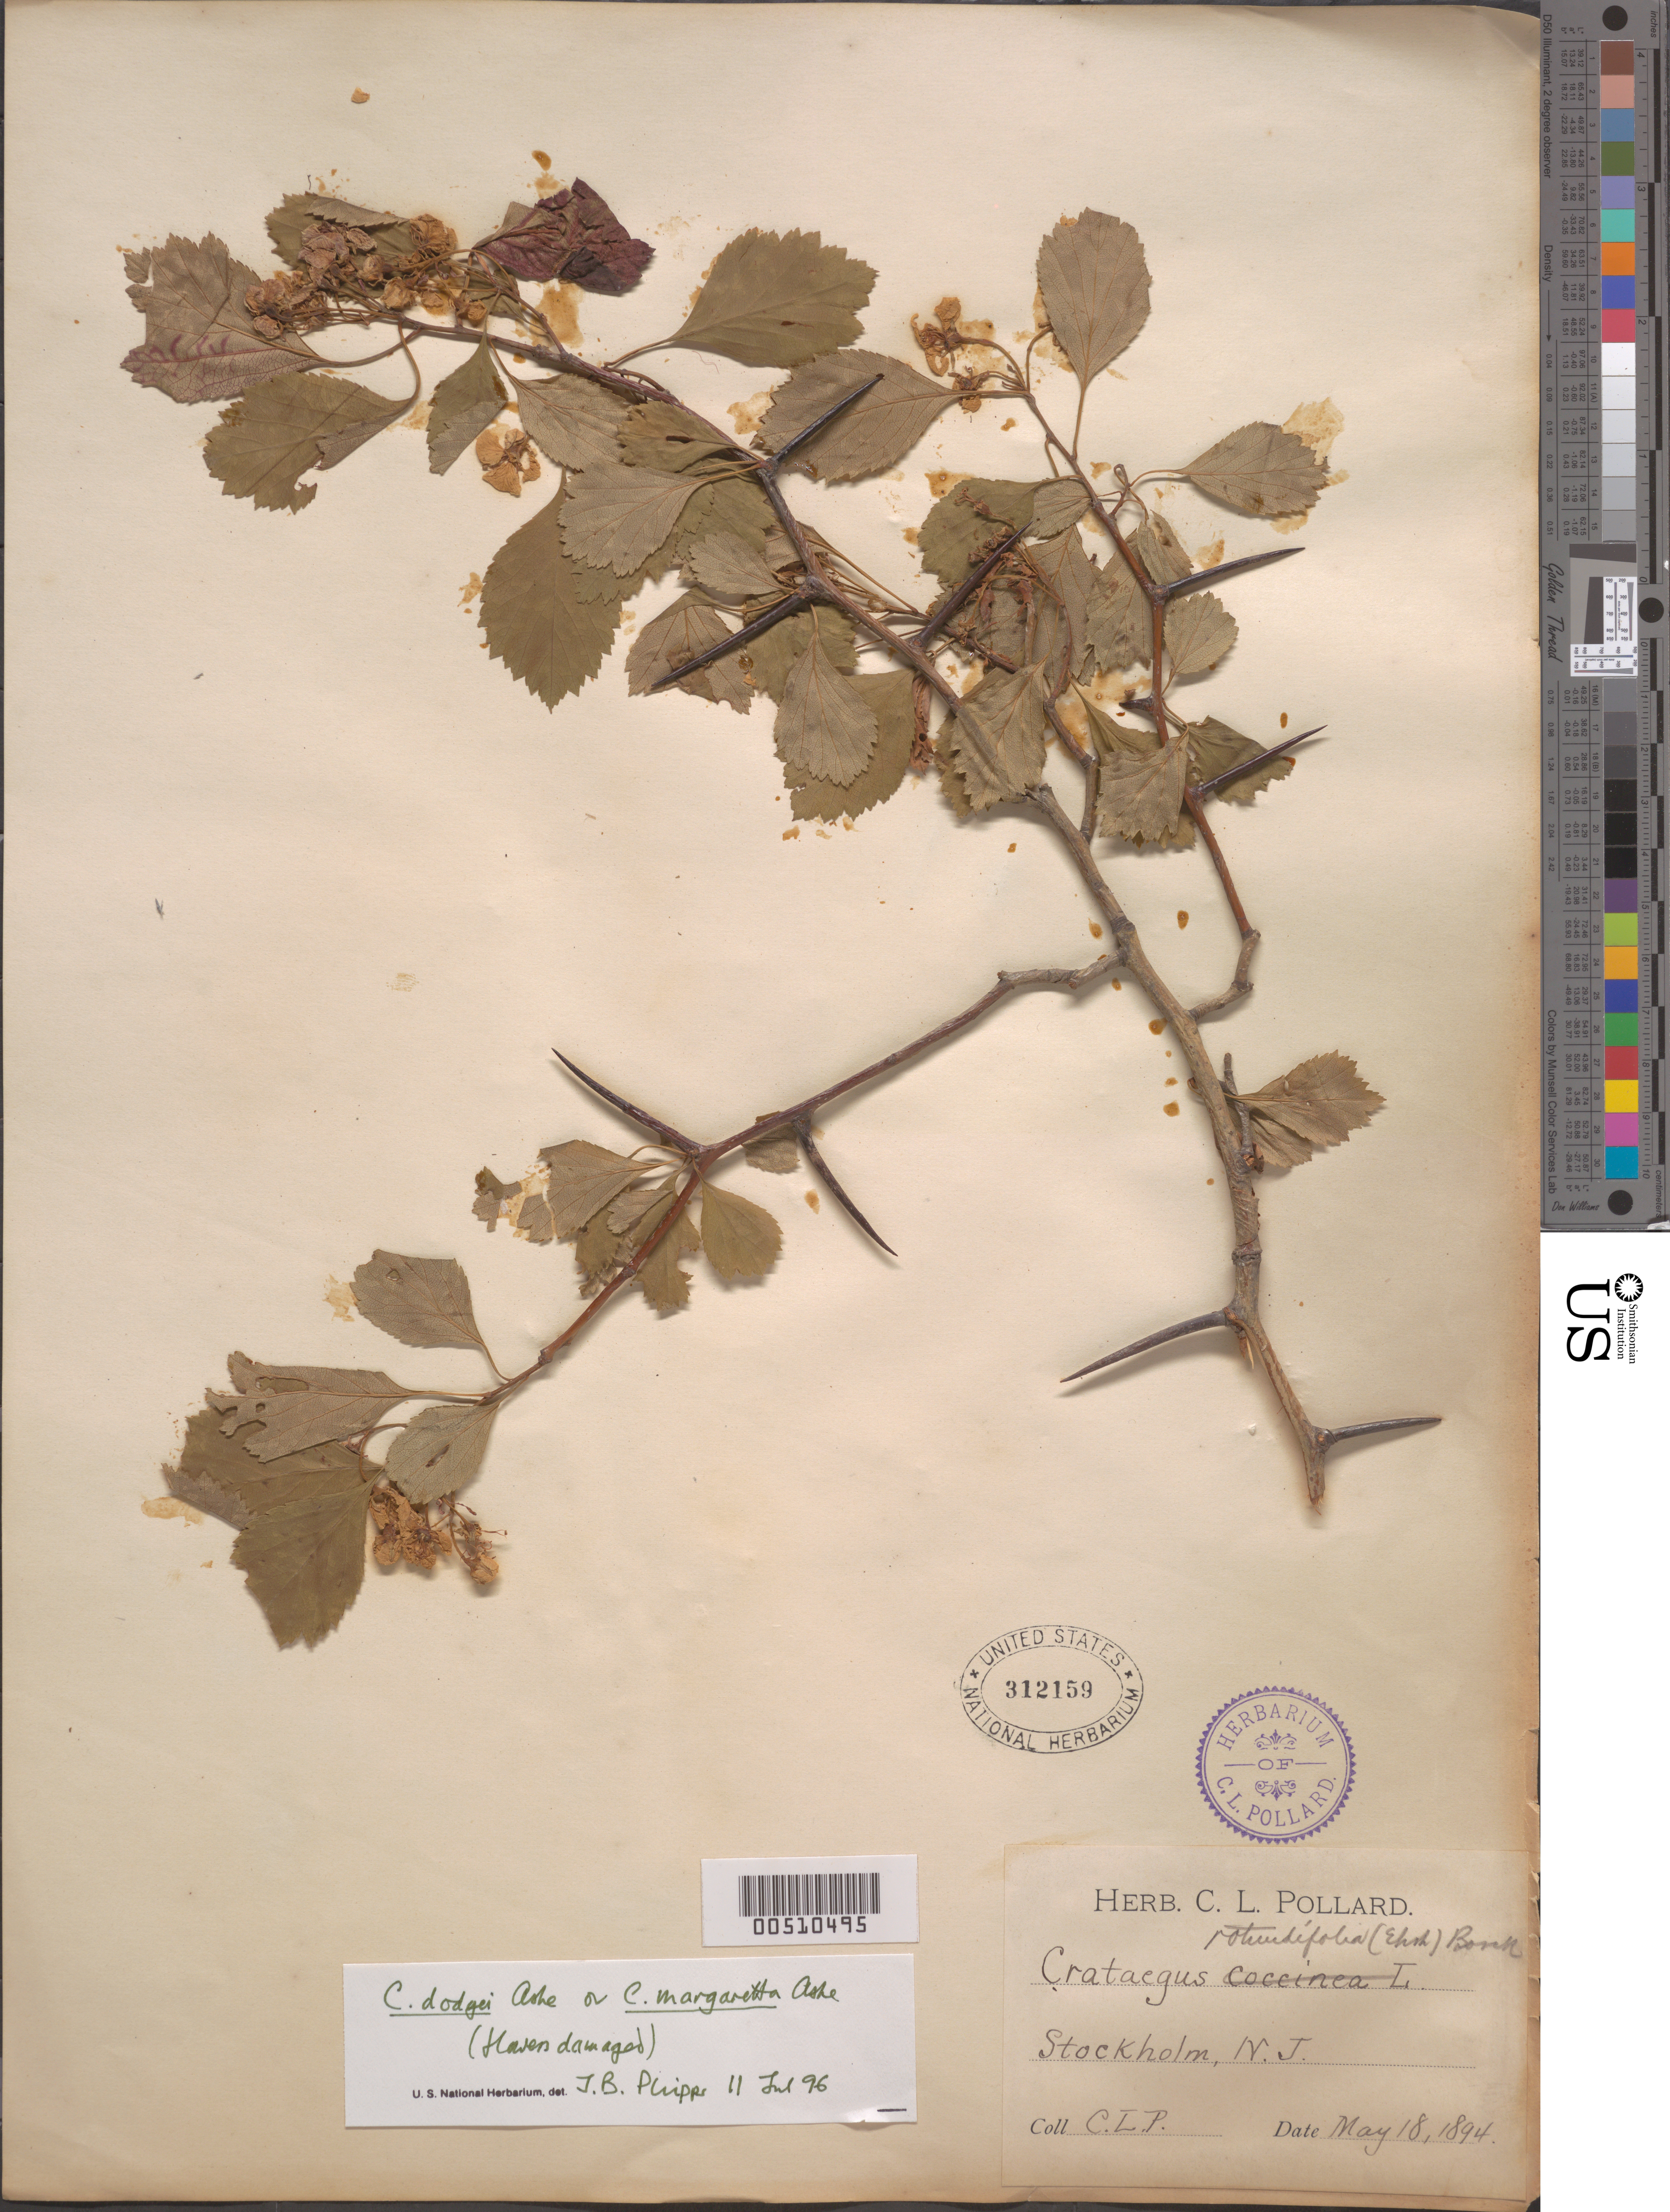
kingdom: Plantae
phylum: Tracheophyta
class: Magnoliopsida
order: Rosales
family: Rosaceae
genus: Crataegus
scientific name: Crataegus margarettae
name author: Ashe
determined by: Phipps, James B., (UWO), University of Western Ontario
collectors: C. L. Pollard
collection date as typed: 18 May 1894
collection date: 1894-05-18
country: United States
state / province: New Jersey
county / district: Sussex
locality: Stockholm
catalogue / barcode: US 312159